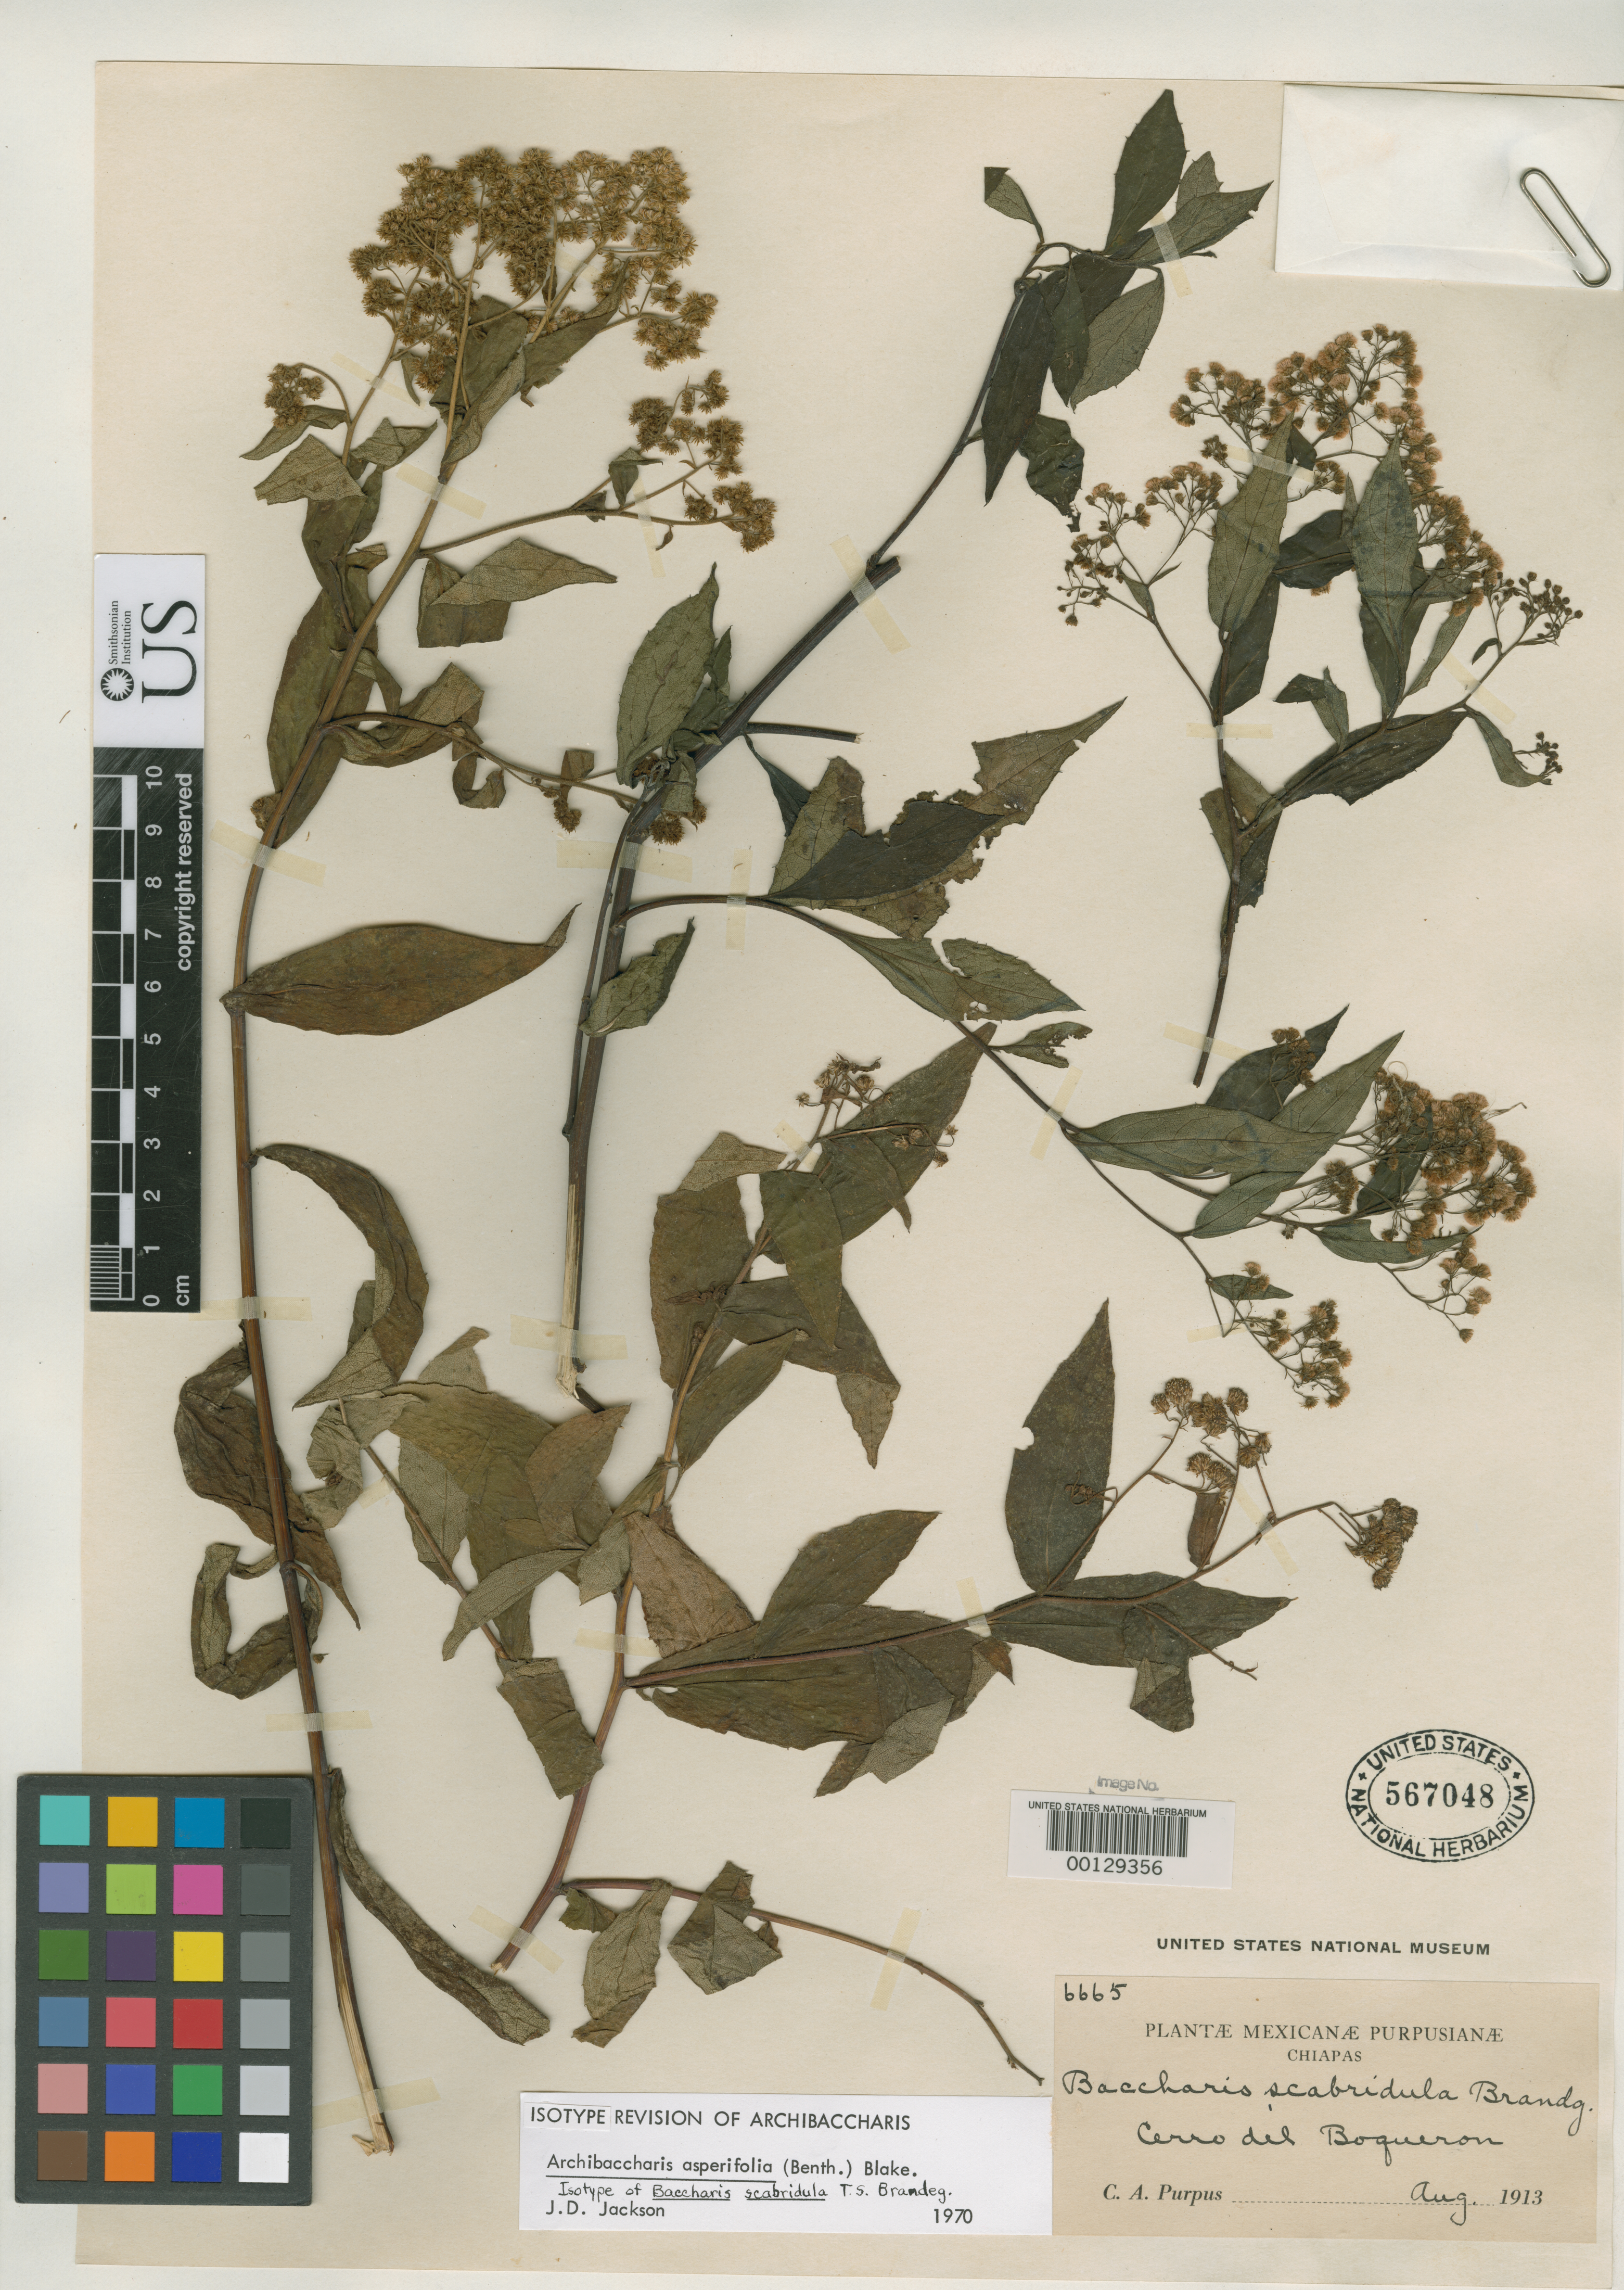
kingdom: Plantae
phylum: Tracheophyta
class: Magnoliopsida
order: Asterales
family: Asteraceae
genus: Baccharis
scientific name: Baccharis scabridula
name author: Brandegee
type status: Isotype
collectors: C. A. Purpus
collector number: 6665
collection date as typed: Aug 1913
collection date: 1913-08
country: Mexico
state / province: Chiapas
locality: Cerro del Boqueron.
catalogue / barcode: US 567048